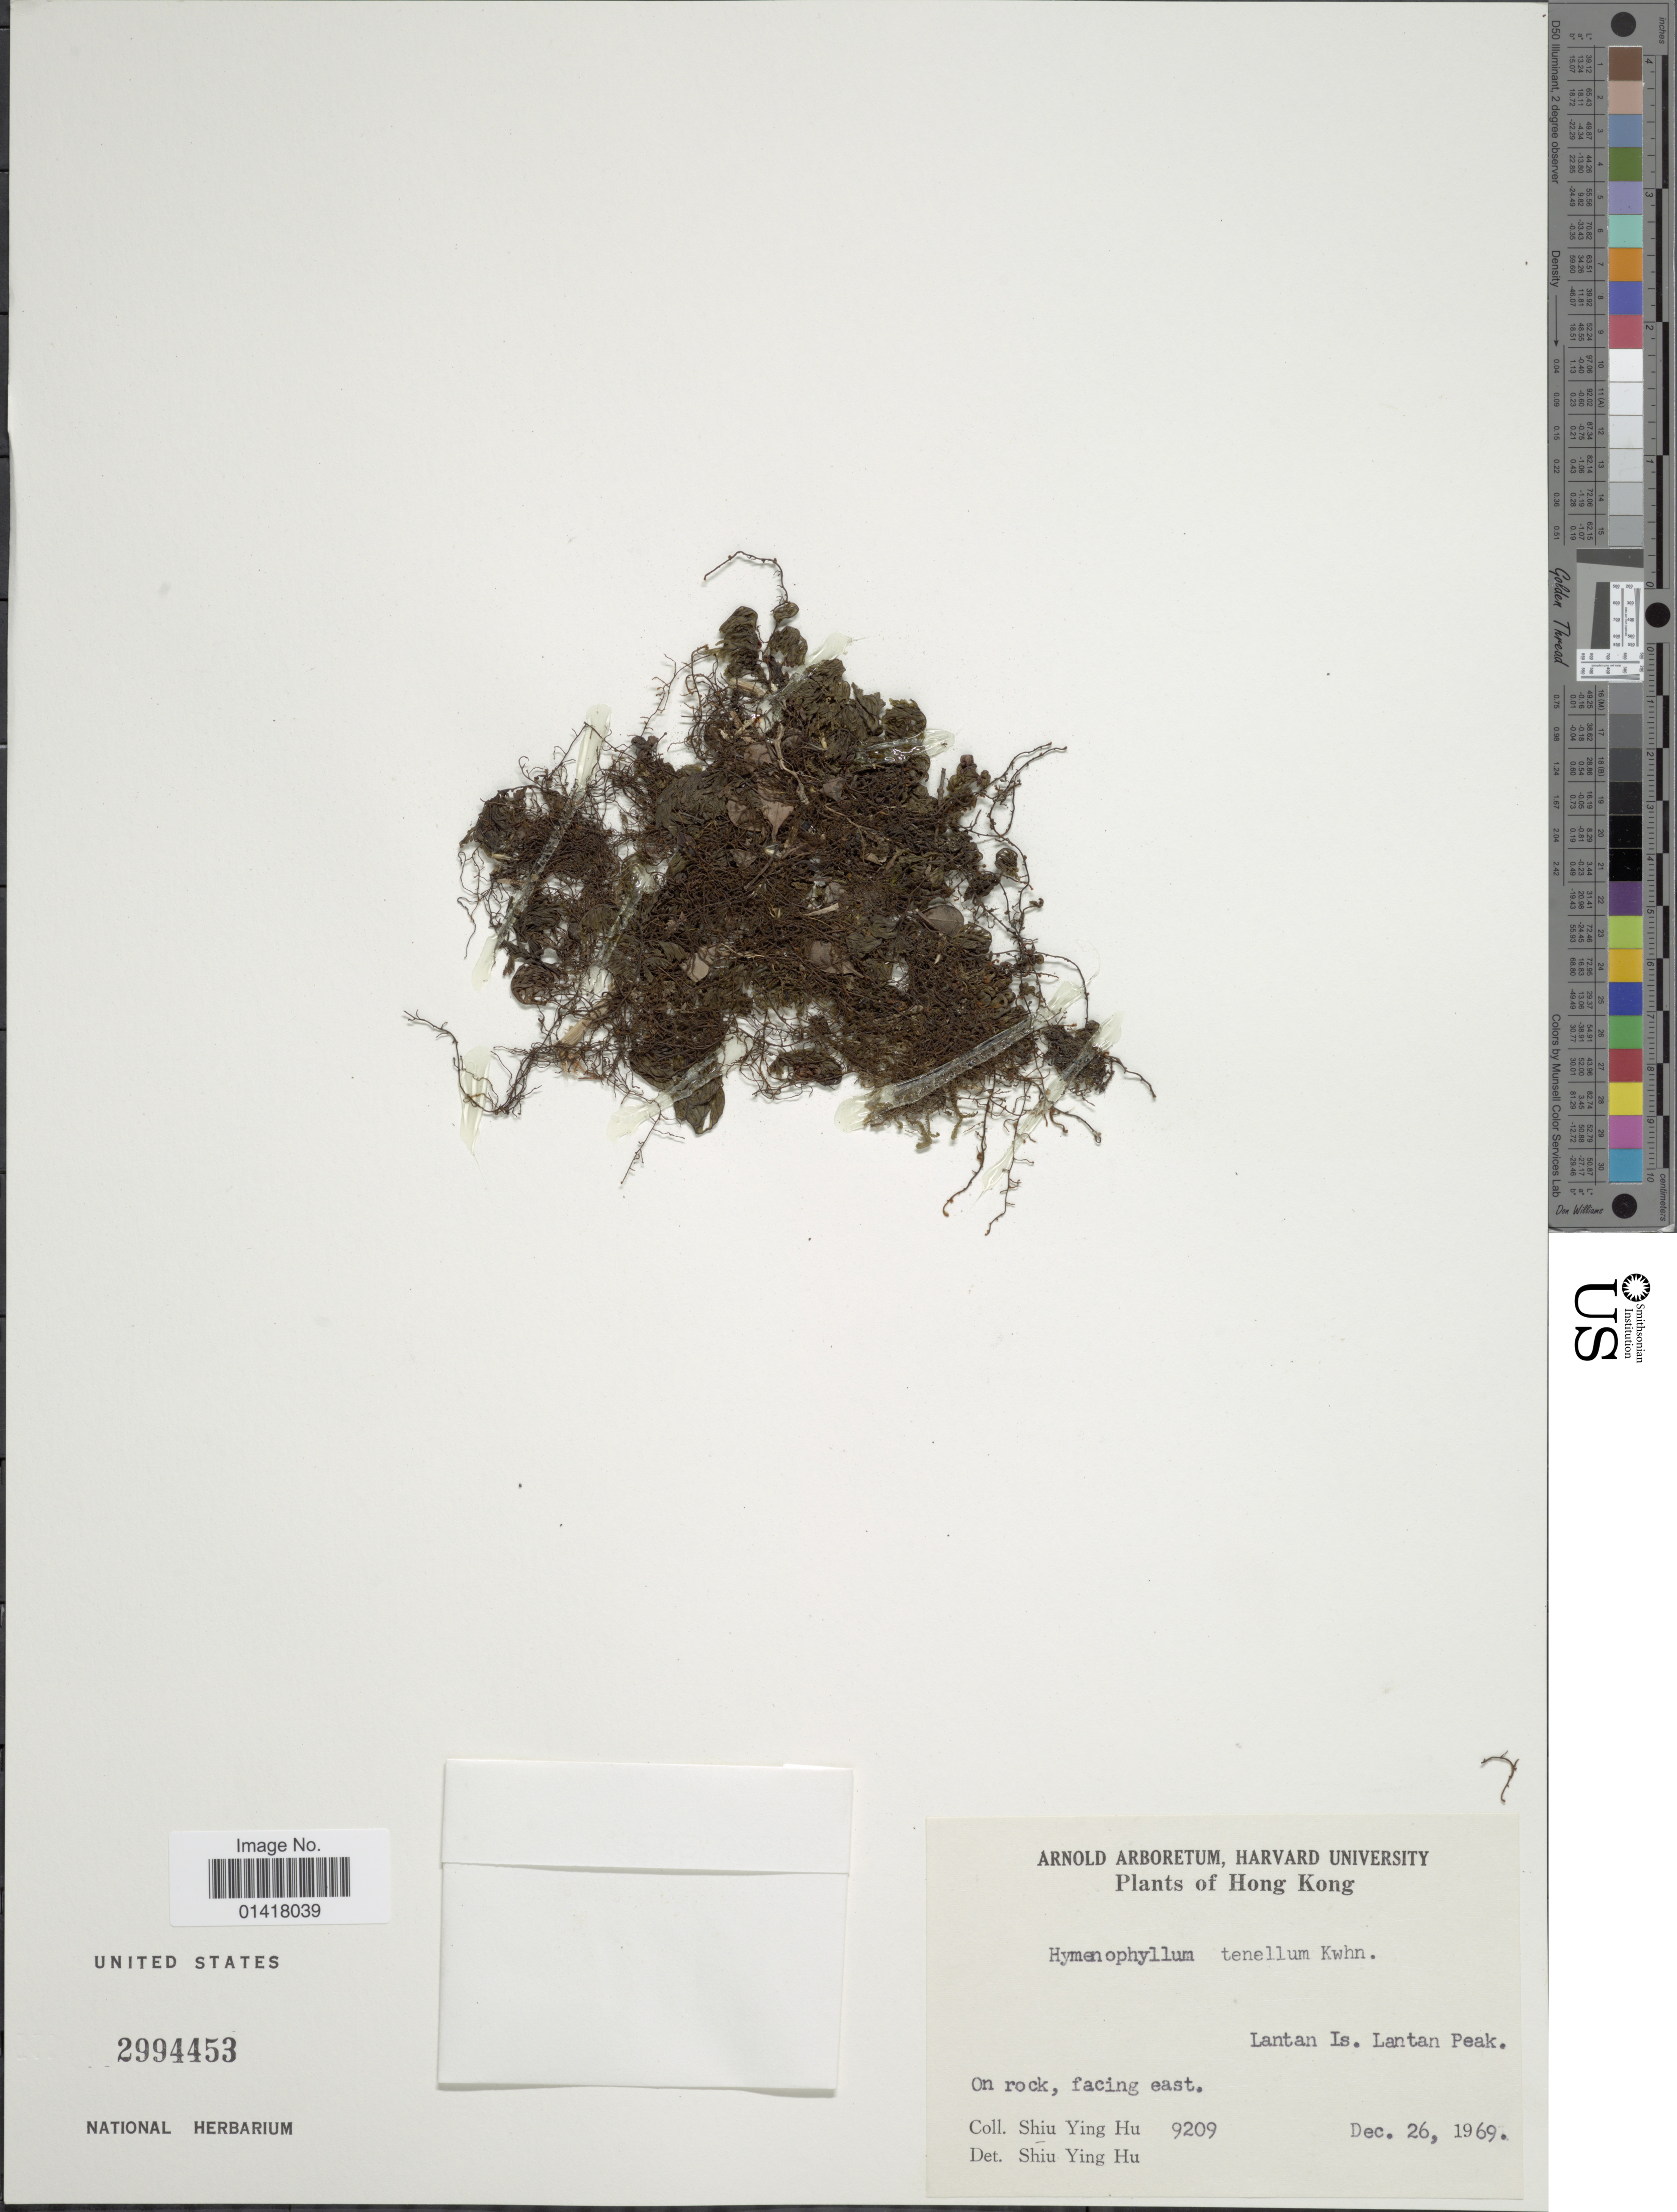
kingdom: Plantae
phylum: Tracheophyta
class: Polypodiopsida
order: Hymenophyllales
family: Hymenophyllaceae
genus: Hymenophyllum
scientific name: Hymenophyllum tenellum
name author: (Jacq.) Kuhn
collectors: S. Y. Hu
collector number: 9209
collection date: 1969-12-26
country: China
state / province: Hong Kong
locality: Lantan Is. Lantan Peak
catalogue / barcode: US 2994453